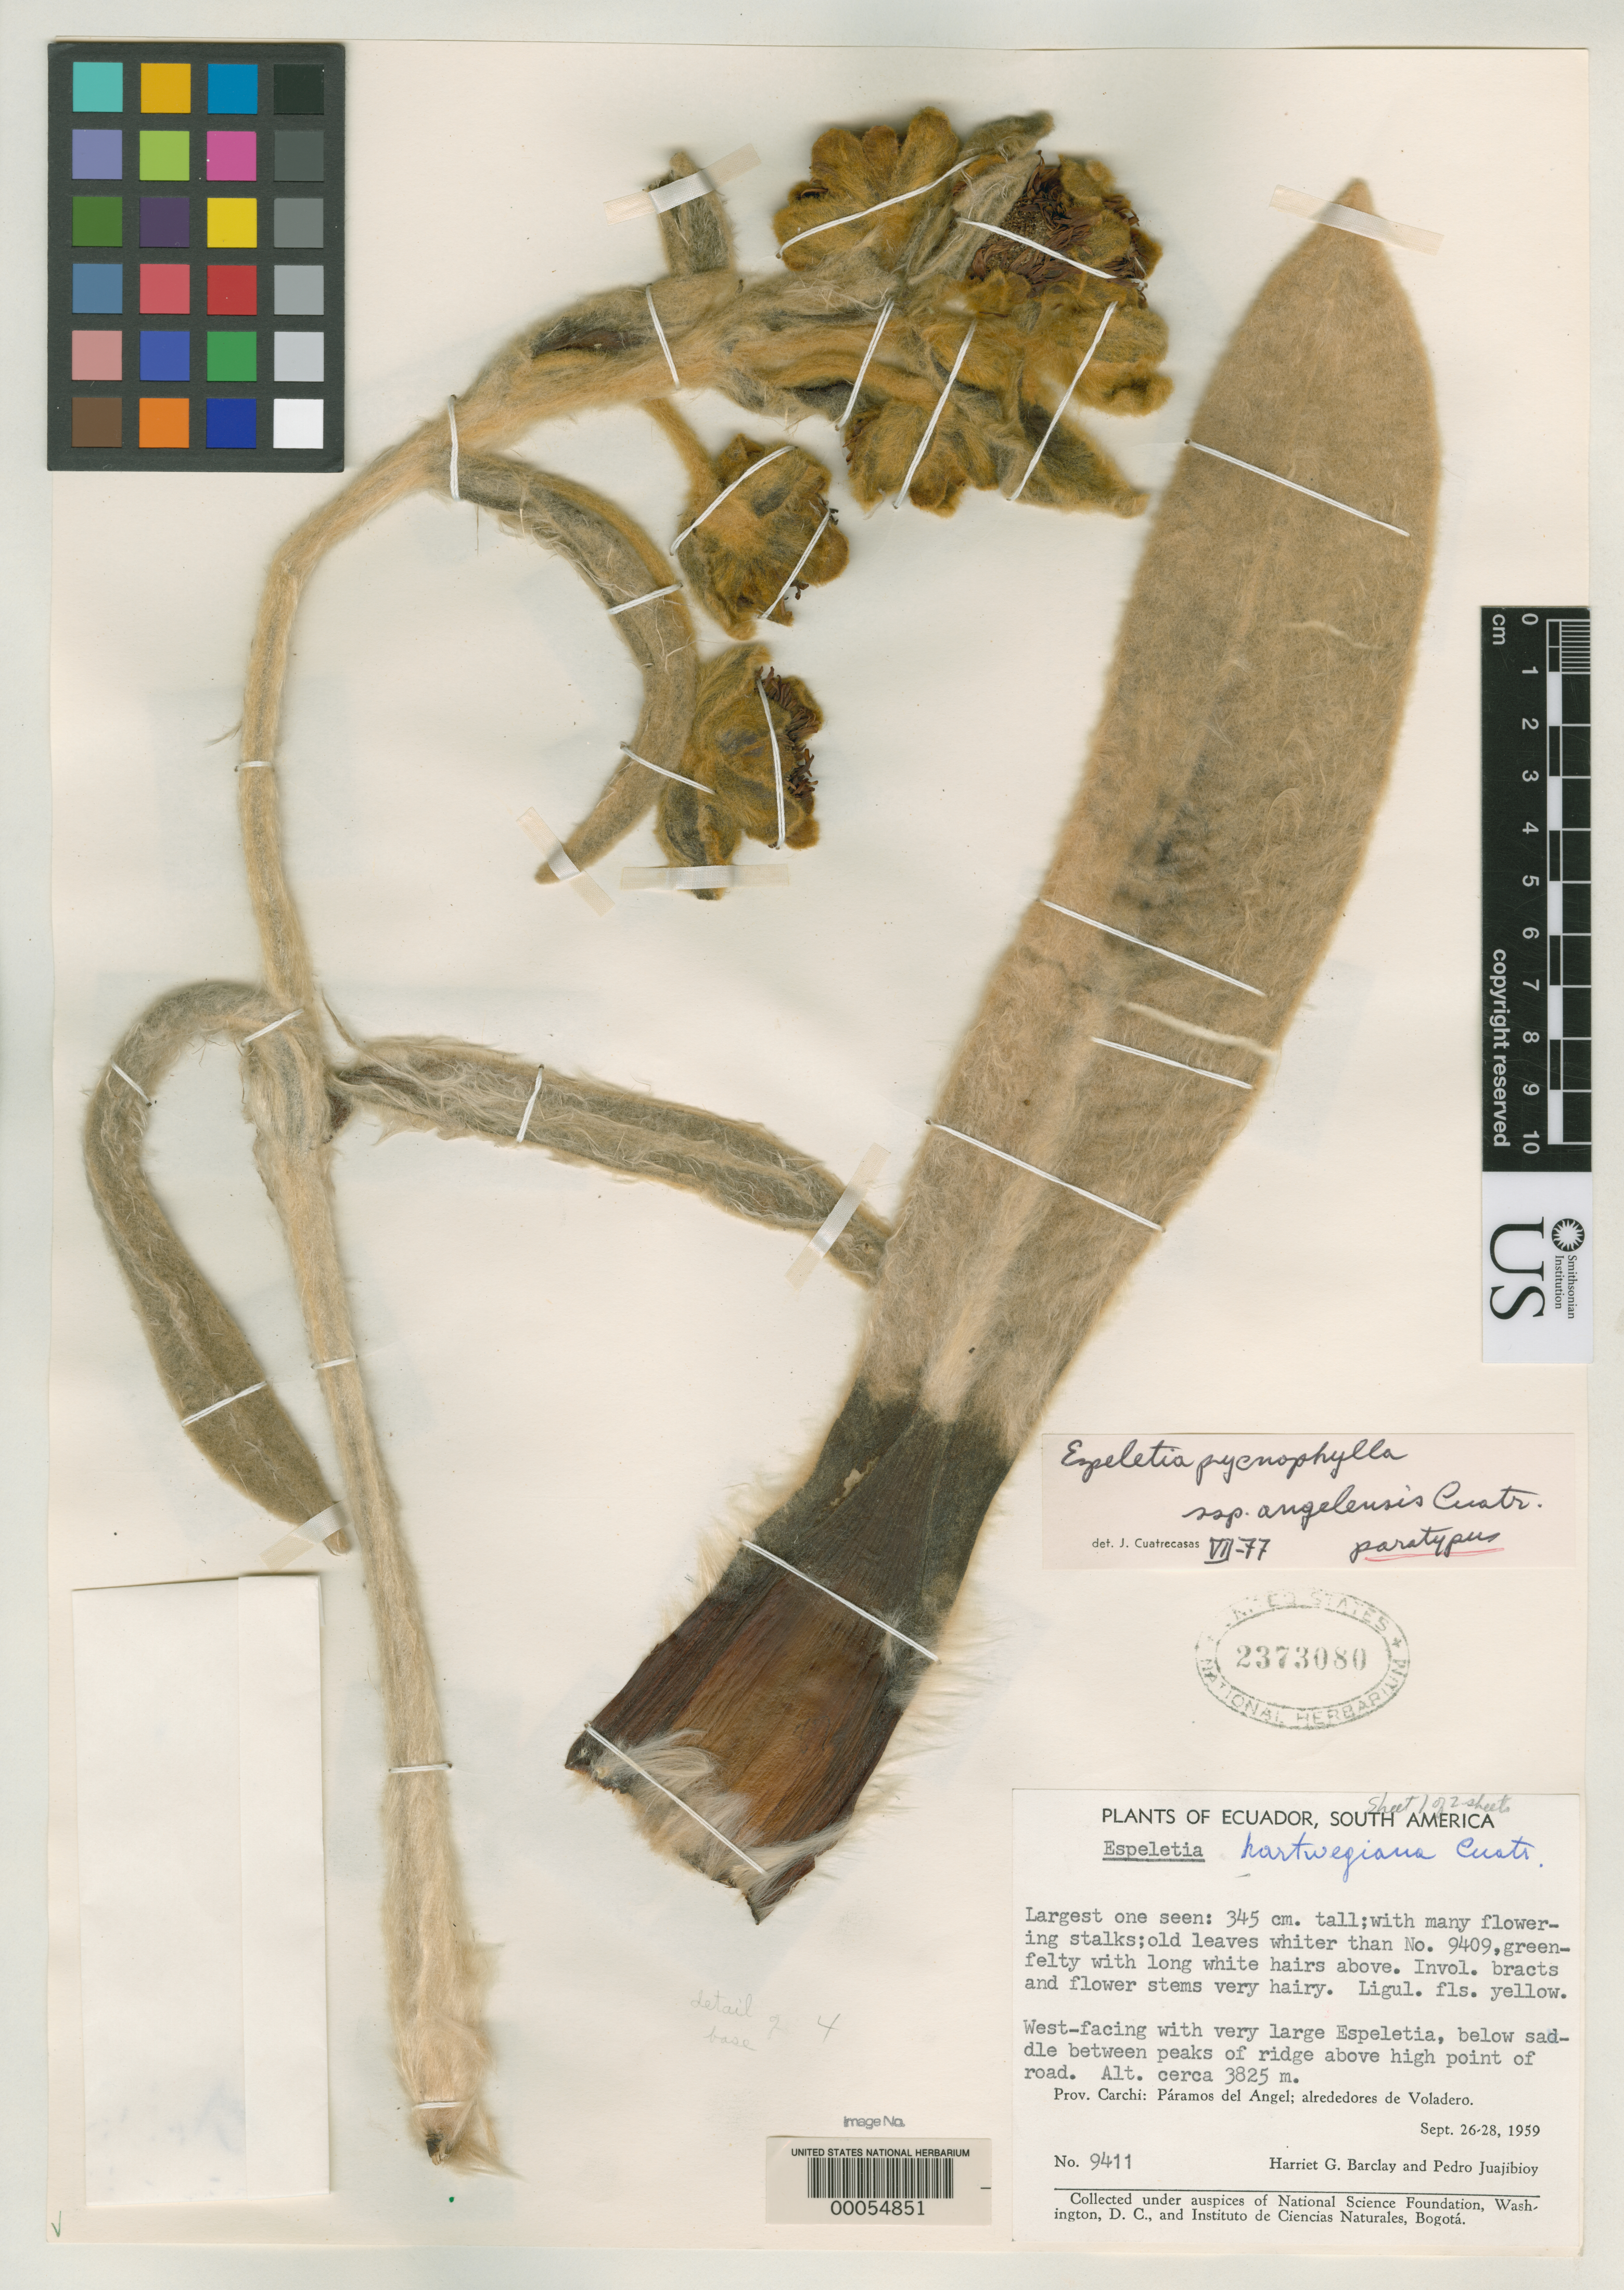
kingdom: Plantae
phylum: Tracheophyta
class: Magnoliopsida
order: Asterales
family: Asteraceae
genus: Espeletia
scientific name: Espeletia pycnophylla subsp. angelensis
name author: Cuatrec.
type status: Paratype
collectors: H. G. Barclay & P. Juajibioy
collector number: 9411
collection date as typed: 21 Jun 1939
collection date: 1939-06-21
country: Ecuador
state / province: Carchi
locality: Páramos del Angel, Alre Dedores de Voladero.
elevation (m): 3400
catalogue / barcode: US 2373080